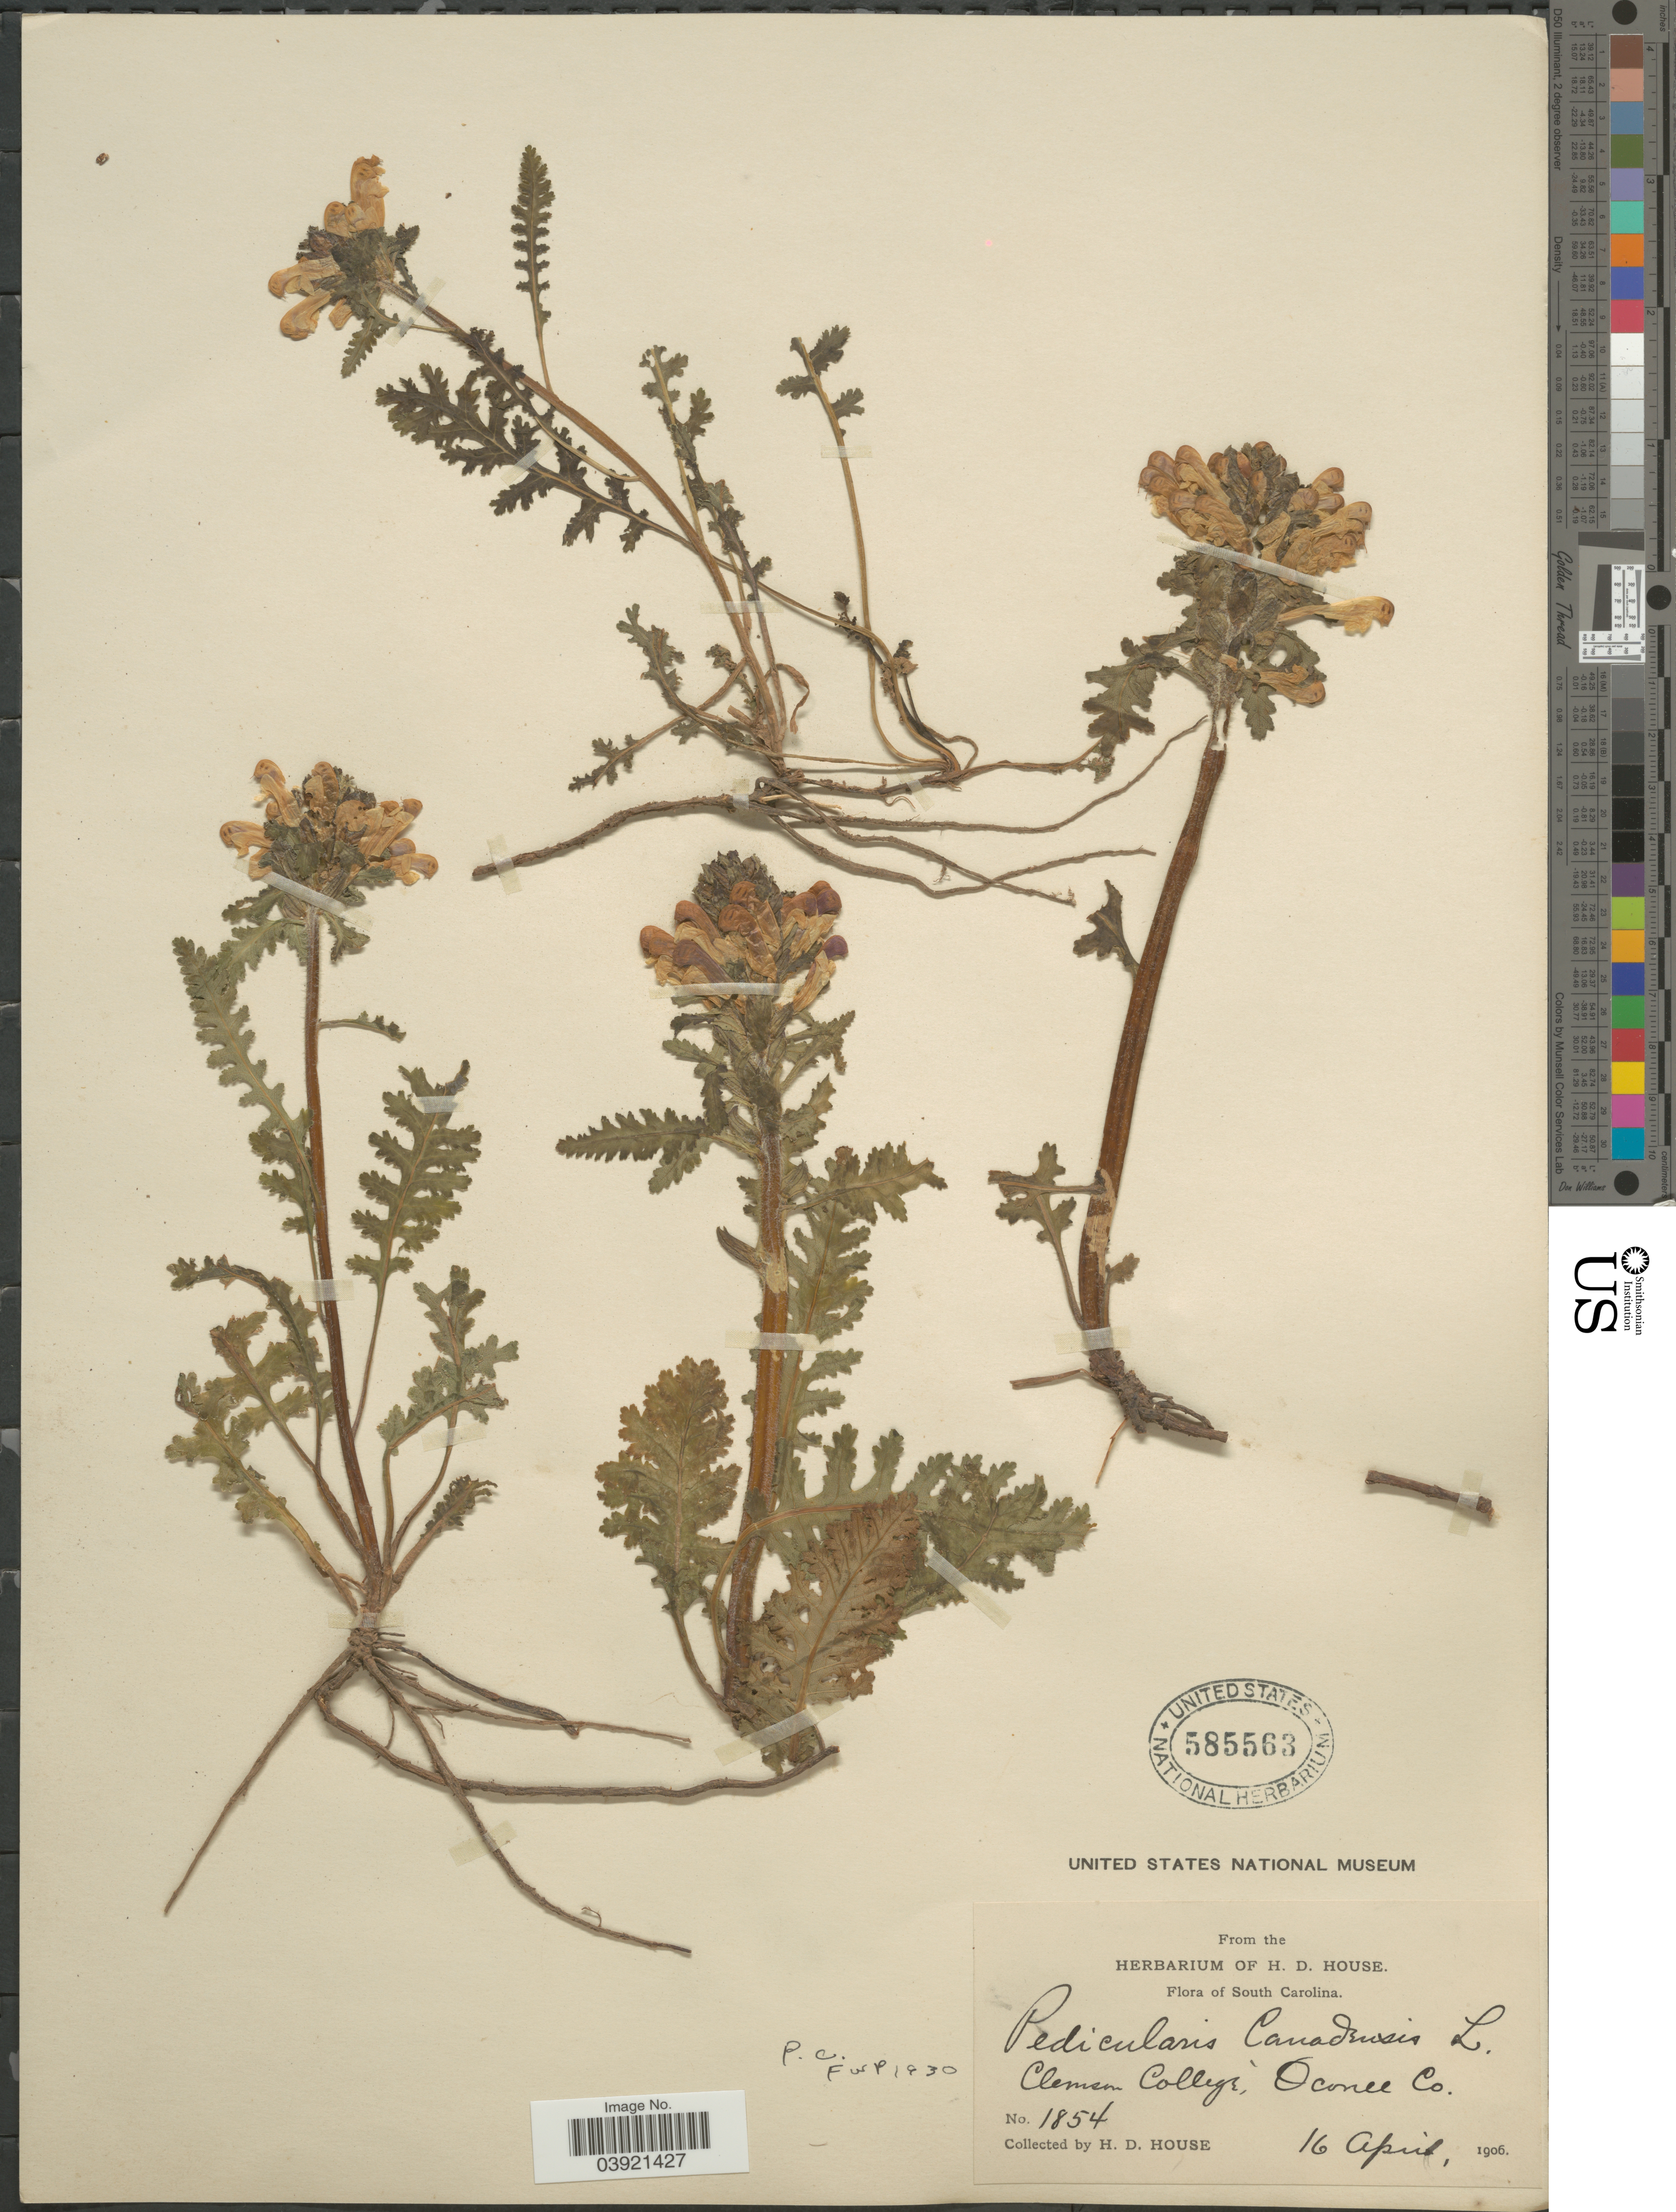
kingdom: Plantae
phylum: Tracheophyta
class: Magnoliopsida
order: Lamiales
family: Orobanchaceae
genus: Pedicularis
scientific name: Pedicularis canadensis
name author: L.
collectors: H. D. House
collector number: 1854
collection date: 1906-04-16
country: United States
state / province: South Carolina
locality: Clemson College, Oconee Co.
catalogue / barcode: US 585563